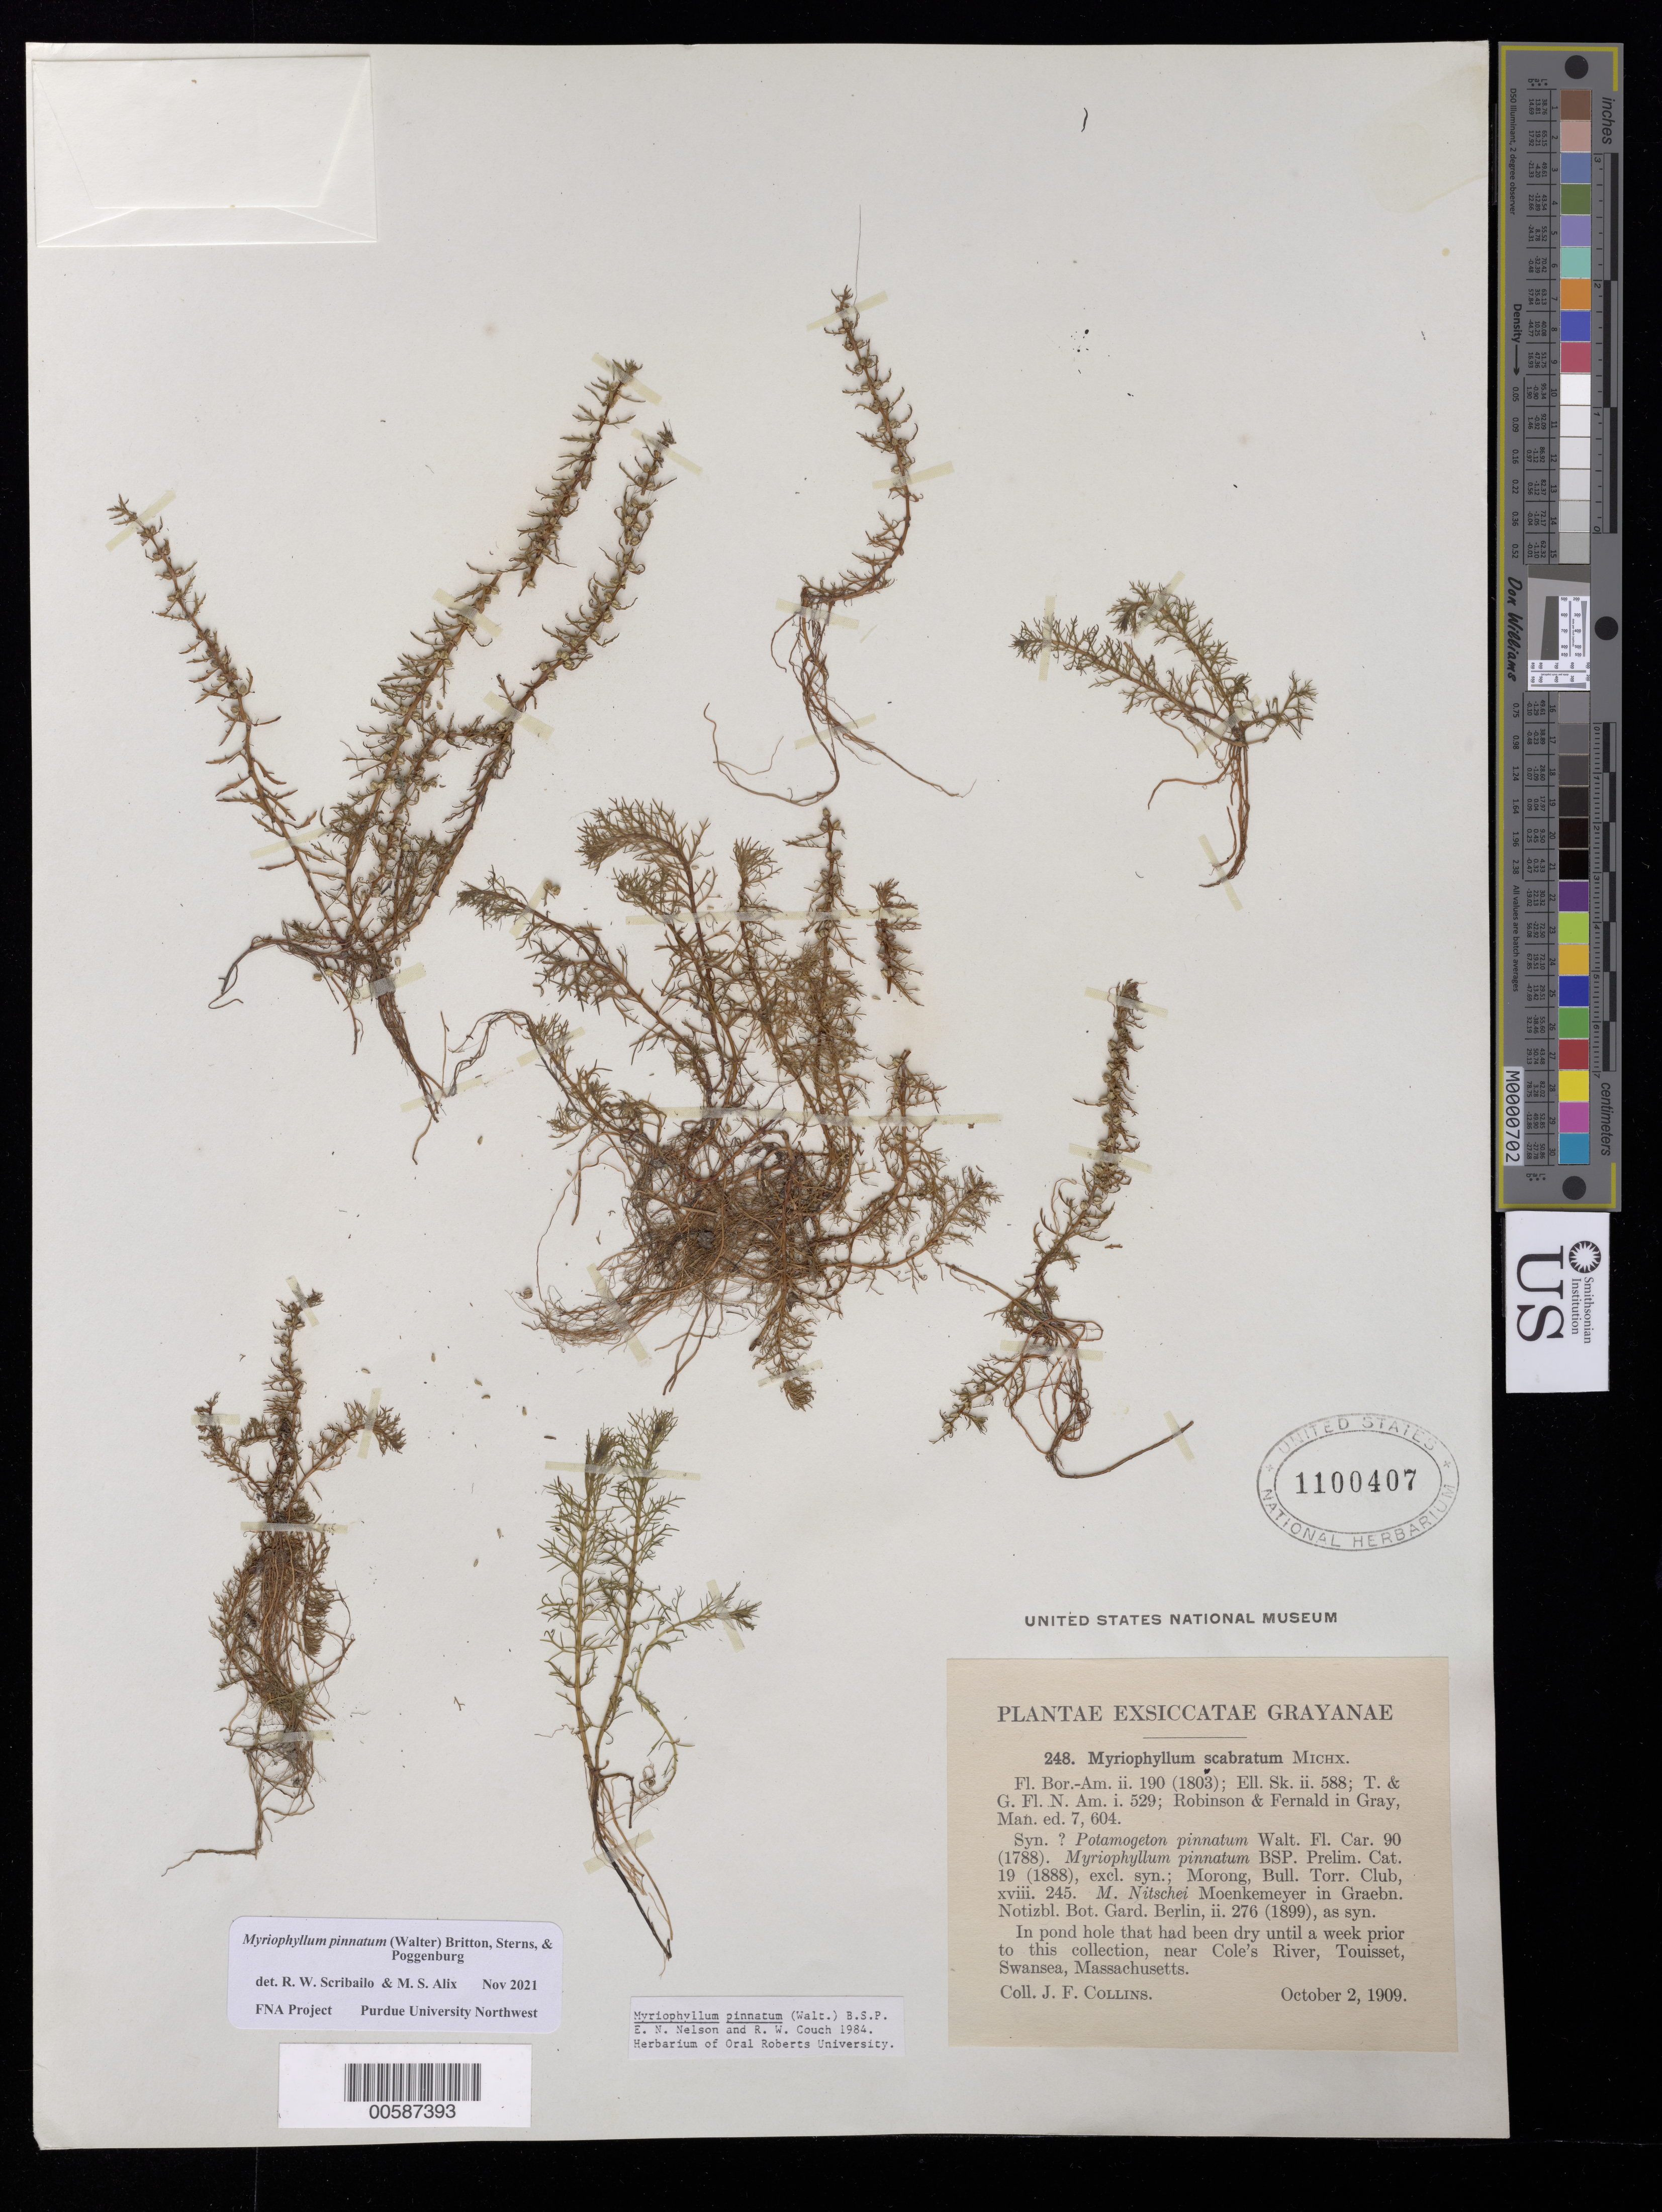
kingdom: Plantae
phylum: Tracheophyta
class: Magnoliopsida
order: Saxifragales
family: Haloragaceae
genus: Myriophyllum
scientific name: Myriophyllum pinnatum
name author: (Walter) Britton, Stearns & Poggenb.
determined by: Scribailo, R. W.; Alix, M. S.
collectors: J. Collins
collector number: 248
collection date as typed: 02 Oct 1909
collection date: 1909-10-02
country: United States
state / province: Massachusetts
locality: Near Cole's River, Touisset, Swansea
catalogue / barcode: US 1100407